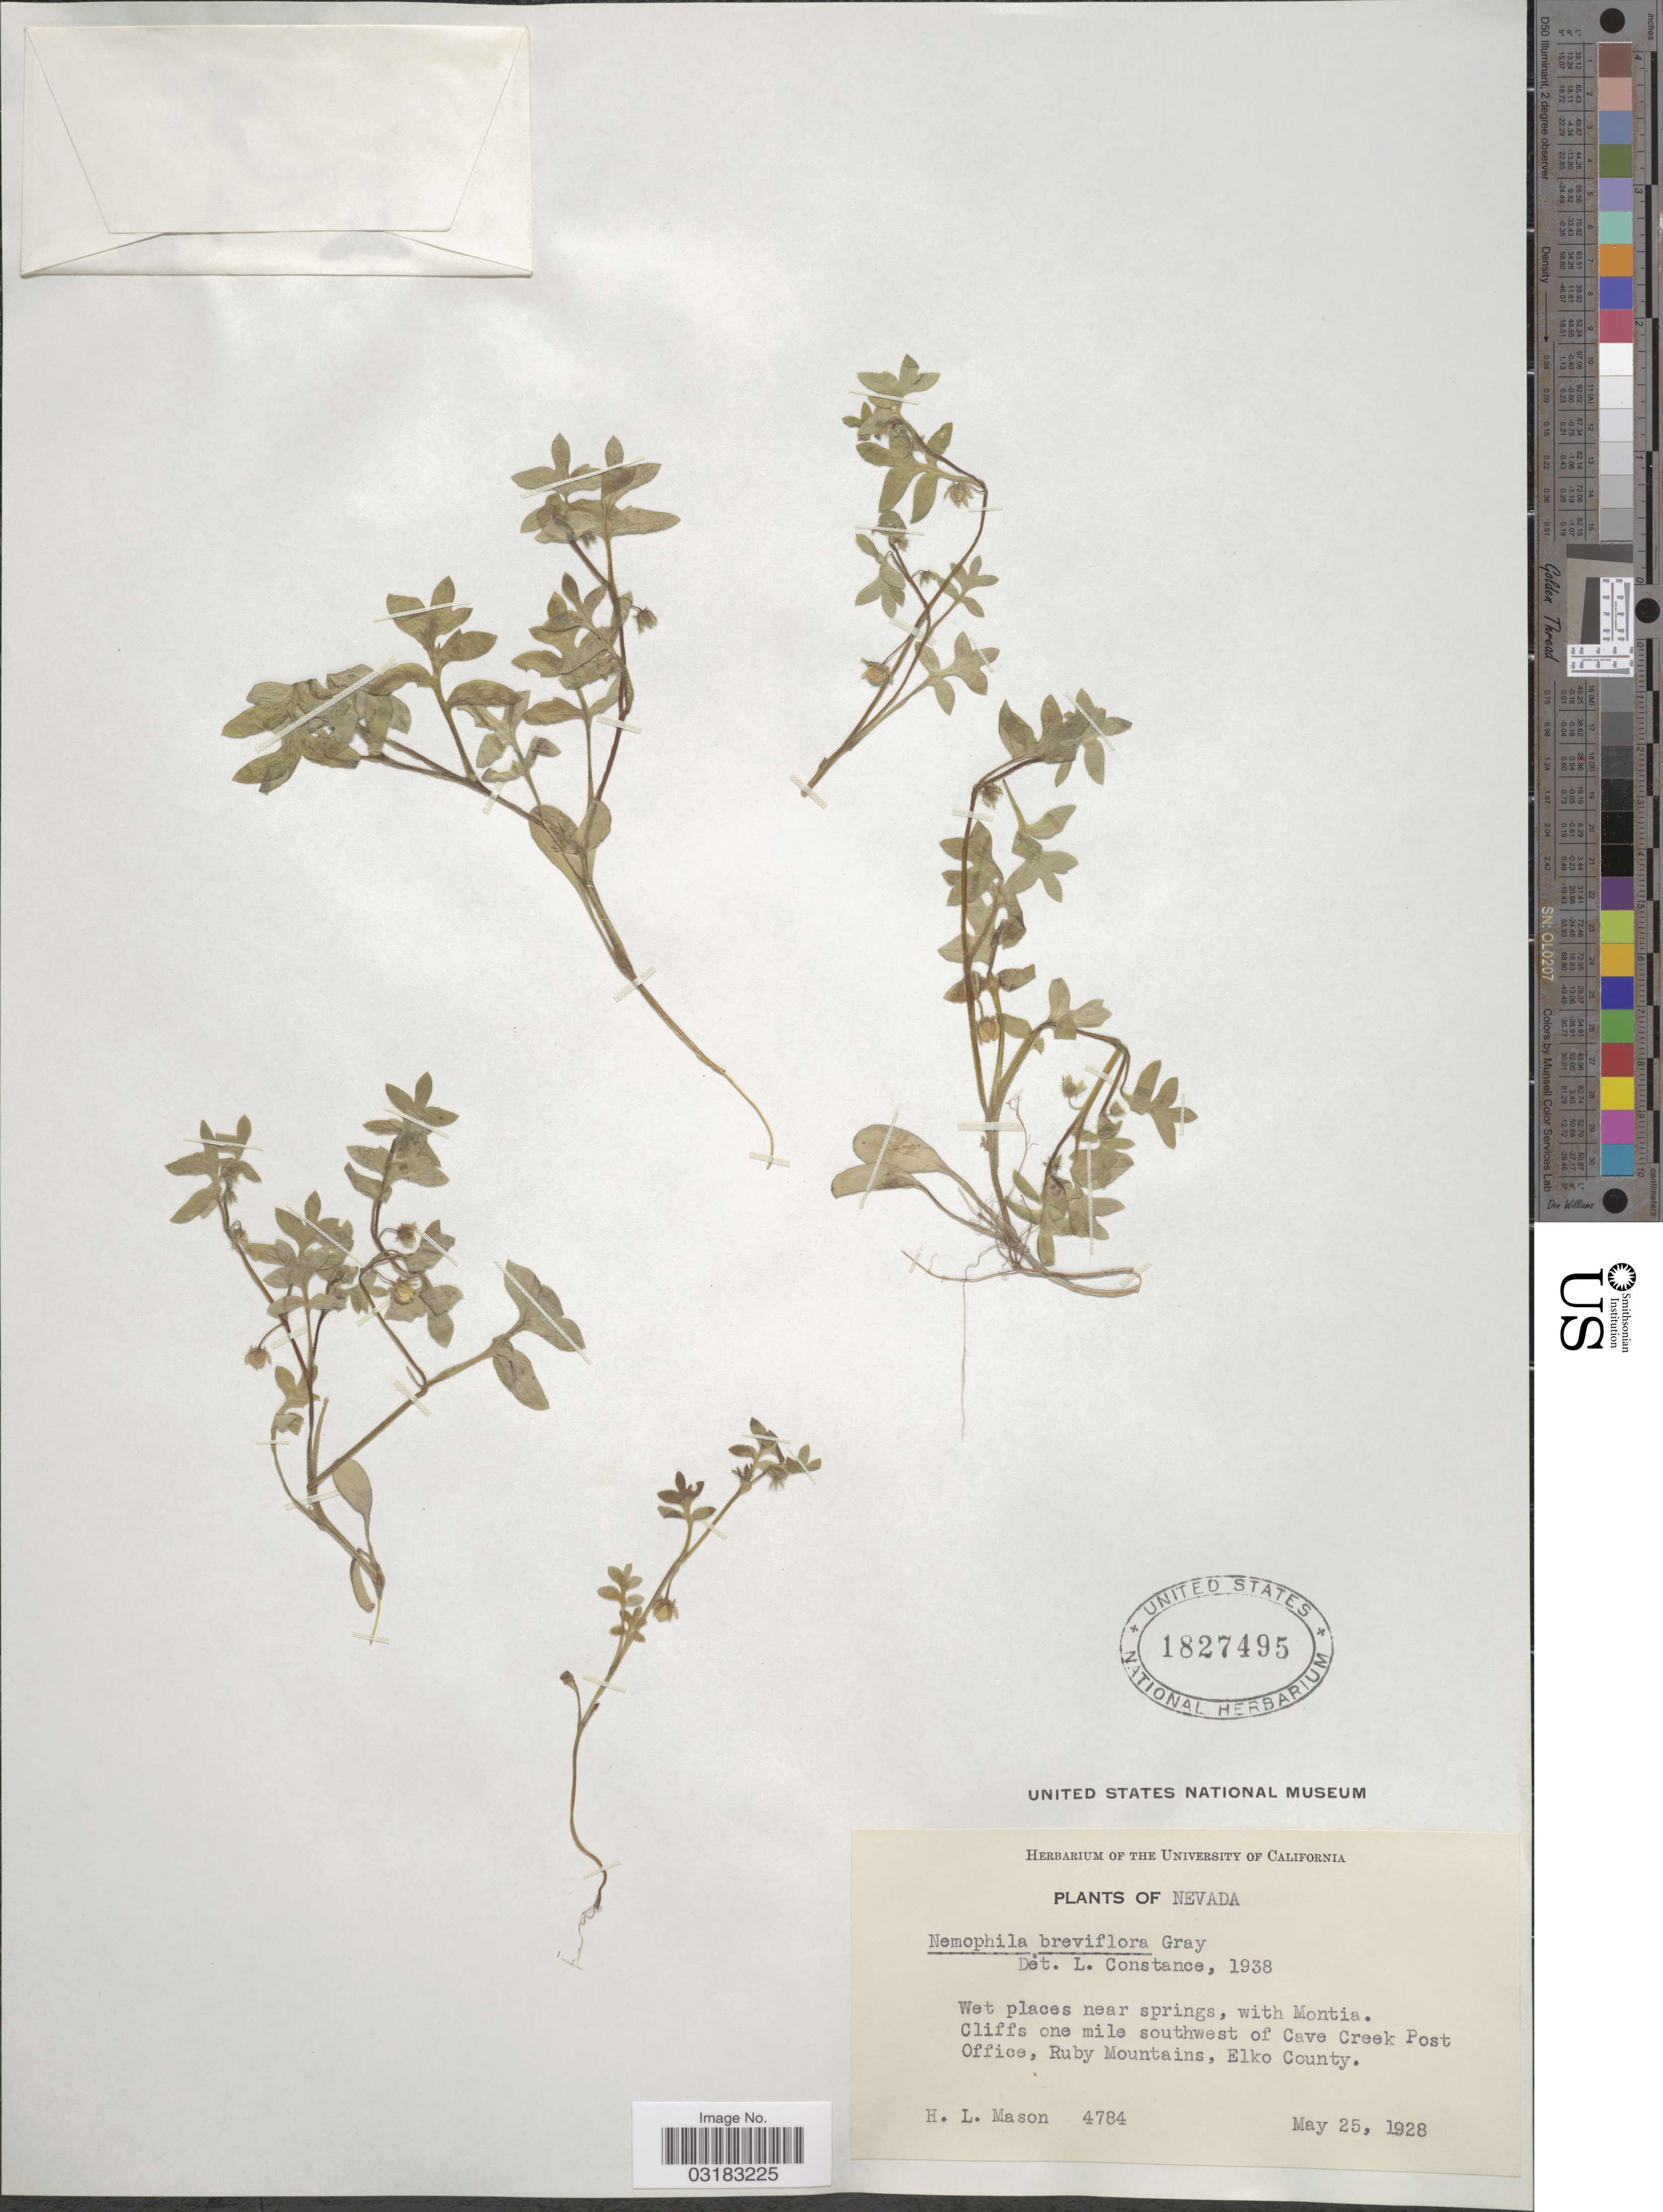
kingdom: Plantae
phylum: Tracheophyta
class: Magnoliopsida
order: Boraginales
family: Hydrophyllaceae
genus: Nemophila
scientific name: Nemophila breviflora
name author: A. Gray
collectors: H. L. Mason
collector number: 4784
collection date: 1928-05-25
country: United States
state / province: Nevada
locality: Cliffs one mile southwest of Cave Creek Post Office, Ruby Mountains, Elko County.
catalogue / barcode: US 1827495